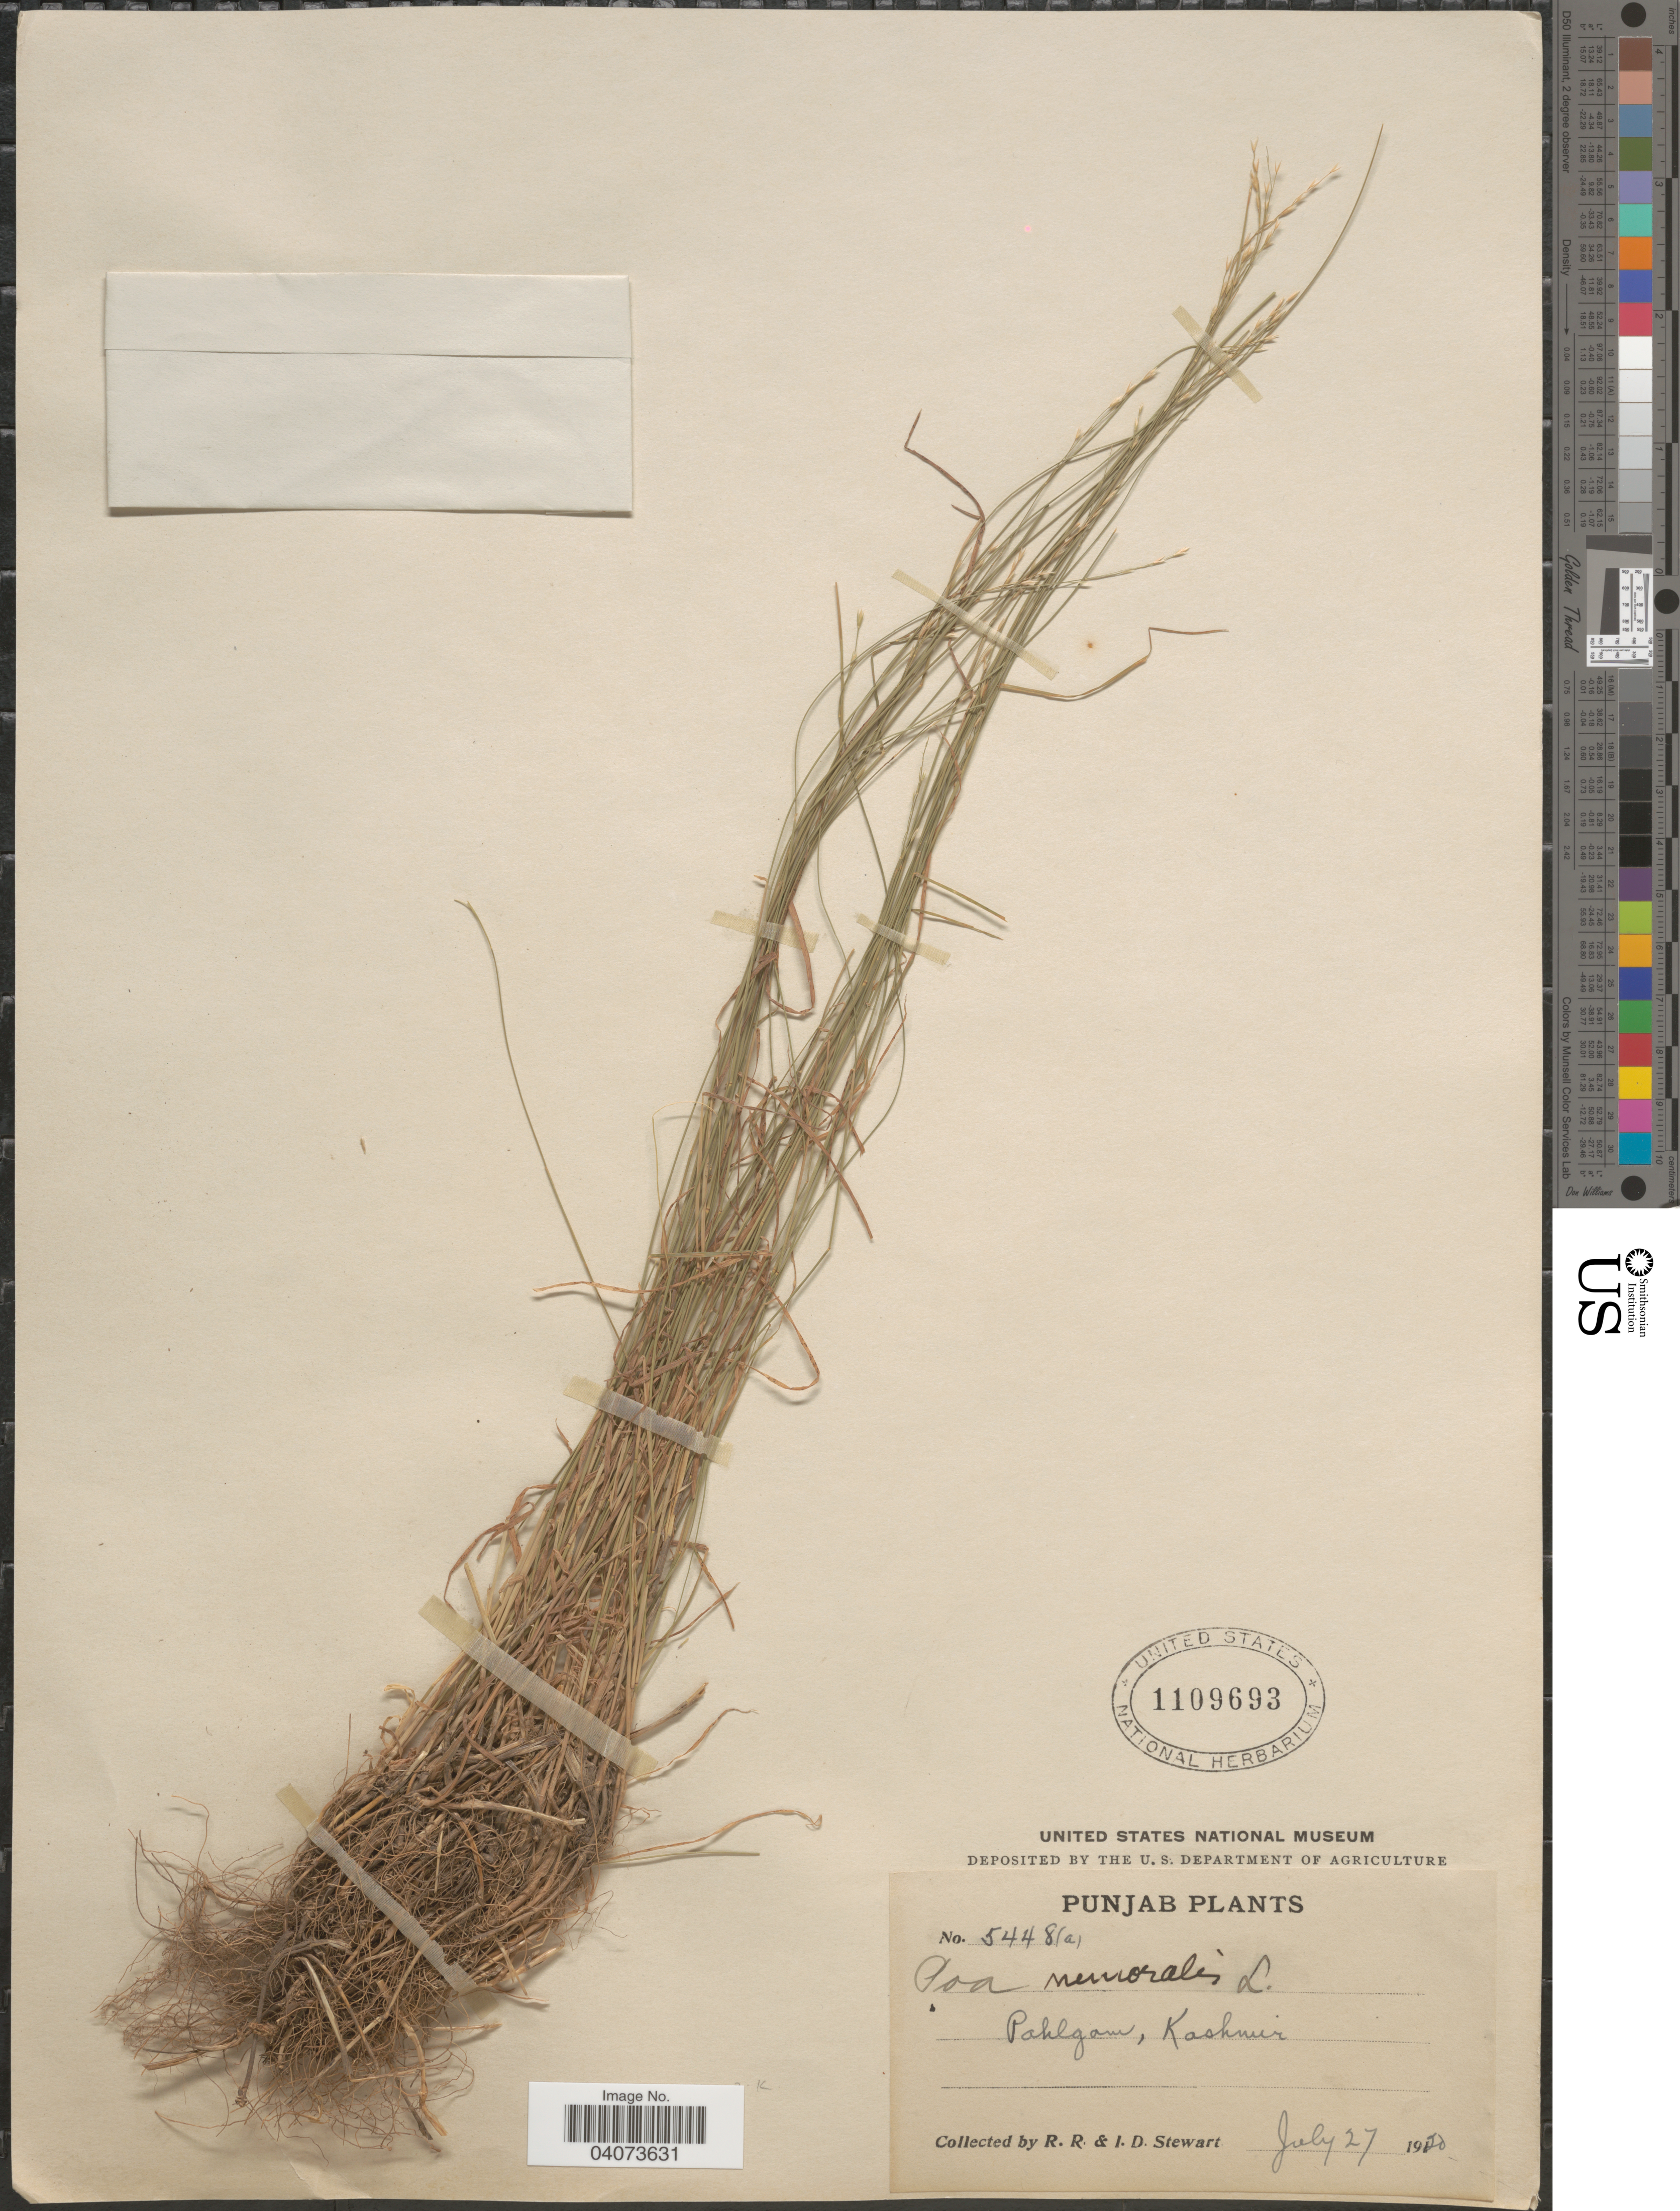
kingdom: Plantae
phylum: Tracheophyta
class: Liliopsida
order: Poales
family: Poaceae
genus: Poa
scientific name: Poa nemoralis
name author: L.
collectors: R. Stewart & I. Stewart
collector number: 5448(a)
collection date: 1920-07-27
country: India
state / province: Jammu and Kashmir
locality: Pahlgam, Kashmir.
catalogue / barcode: US 1109693